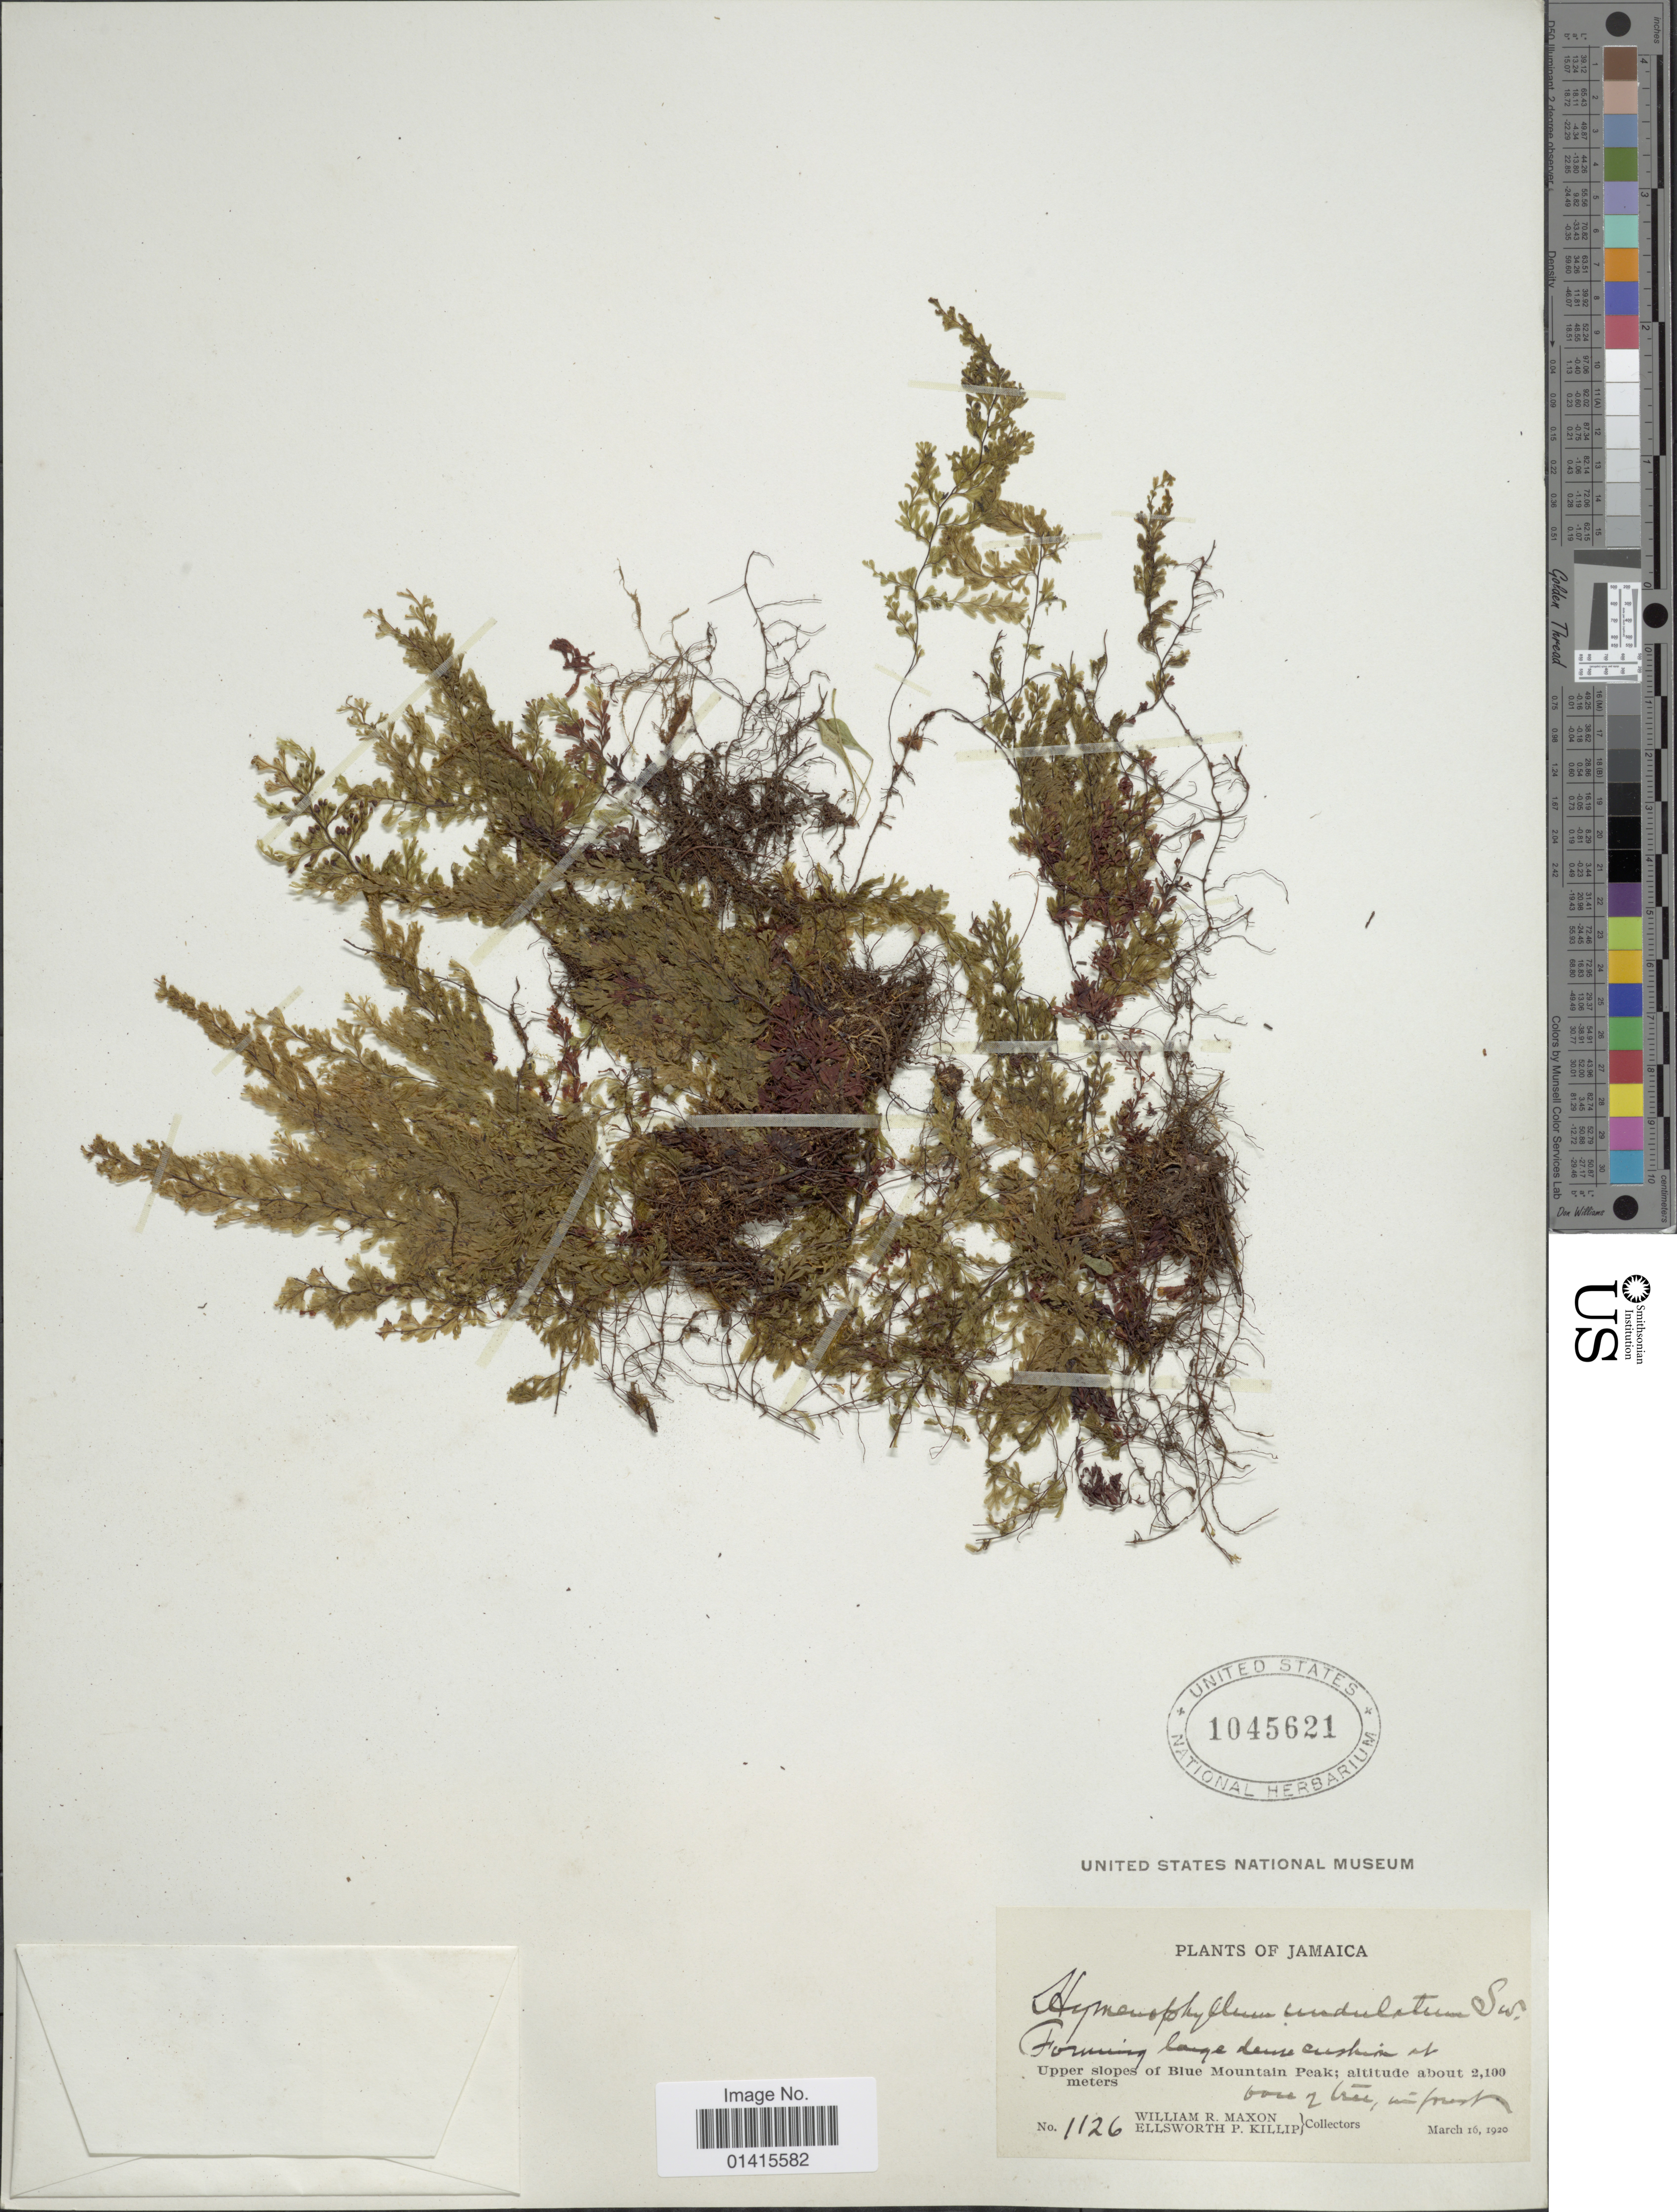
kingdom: Plantae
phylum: Tracheophyta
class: Polypodiopsida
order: Hymenophyllales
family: Hymenophyllaceae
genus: Hymenophyllum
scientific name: Hymenophyllum undulatum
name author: (Sw.) Sw.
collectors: W. R. Maxon & E. P. Killip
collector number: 1126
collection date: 1920-03-16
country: Jamaica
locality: Upper slopes of Blue Mountain Peak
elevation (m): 2100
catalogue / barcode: US 1045621